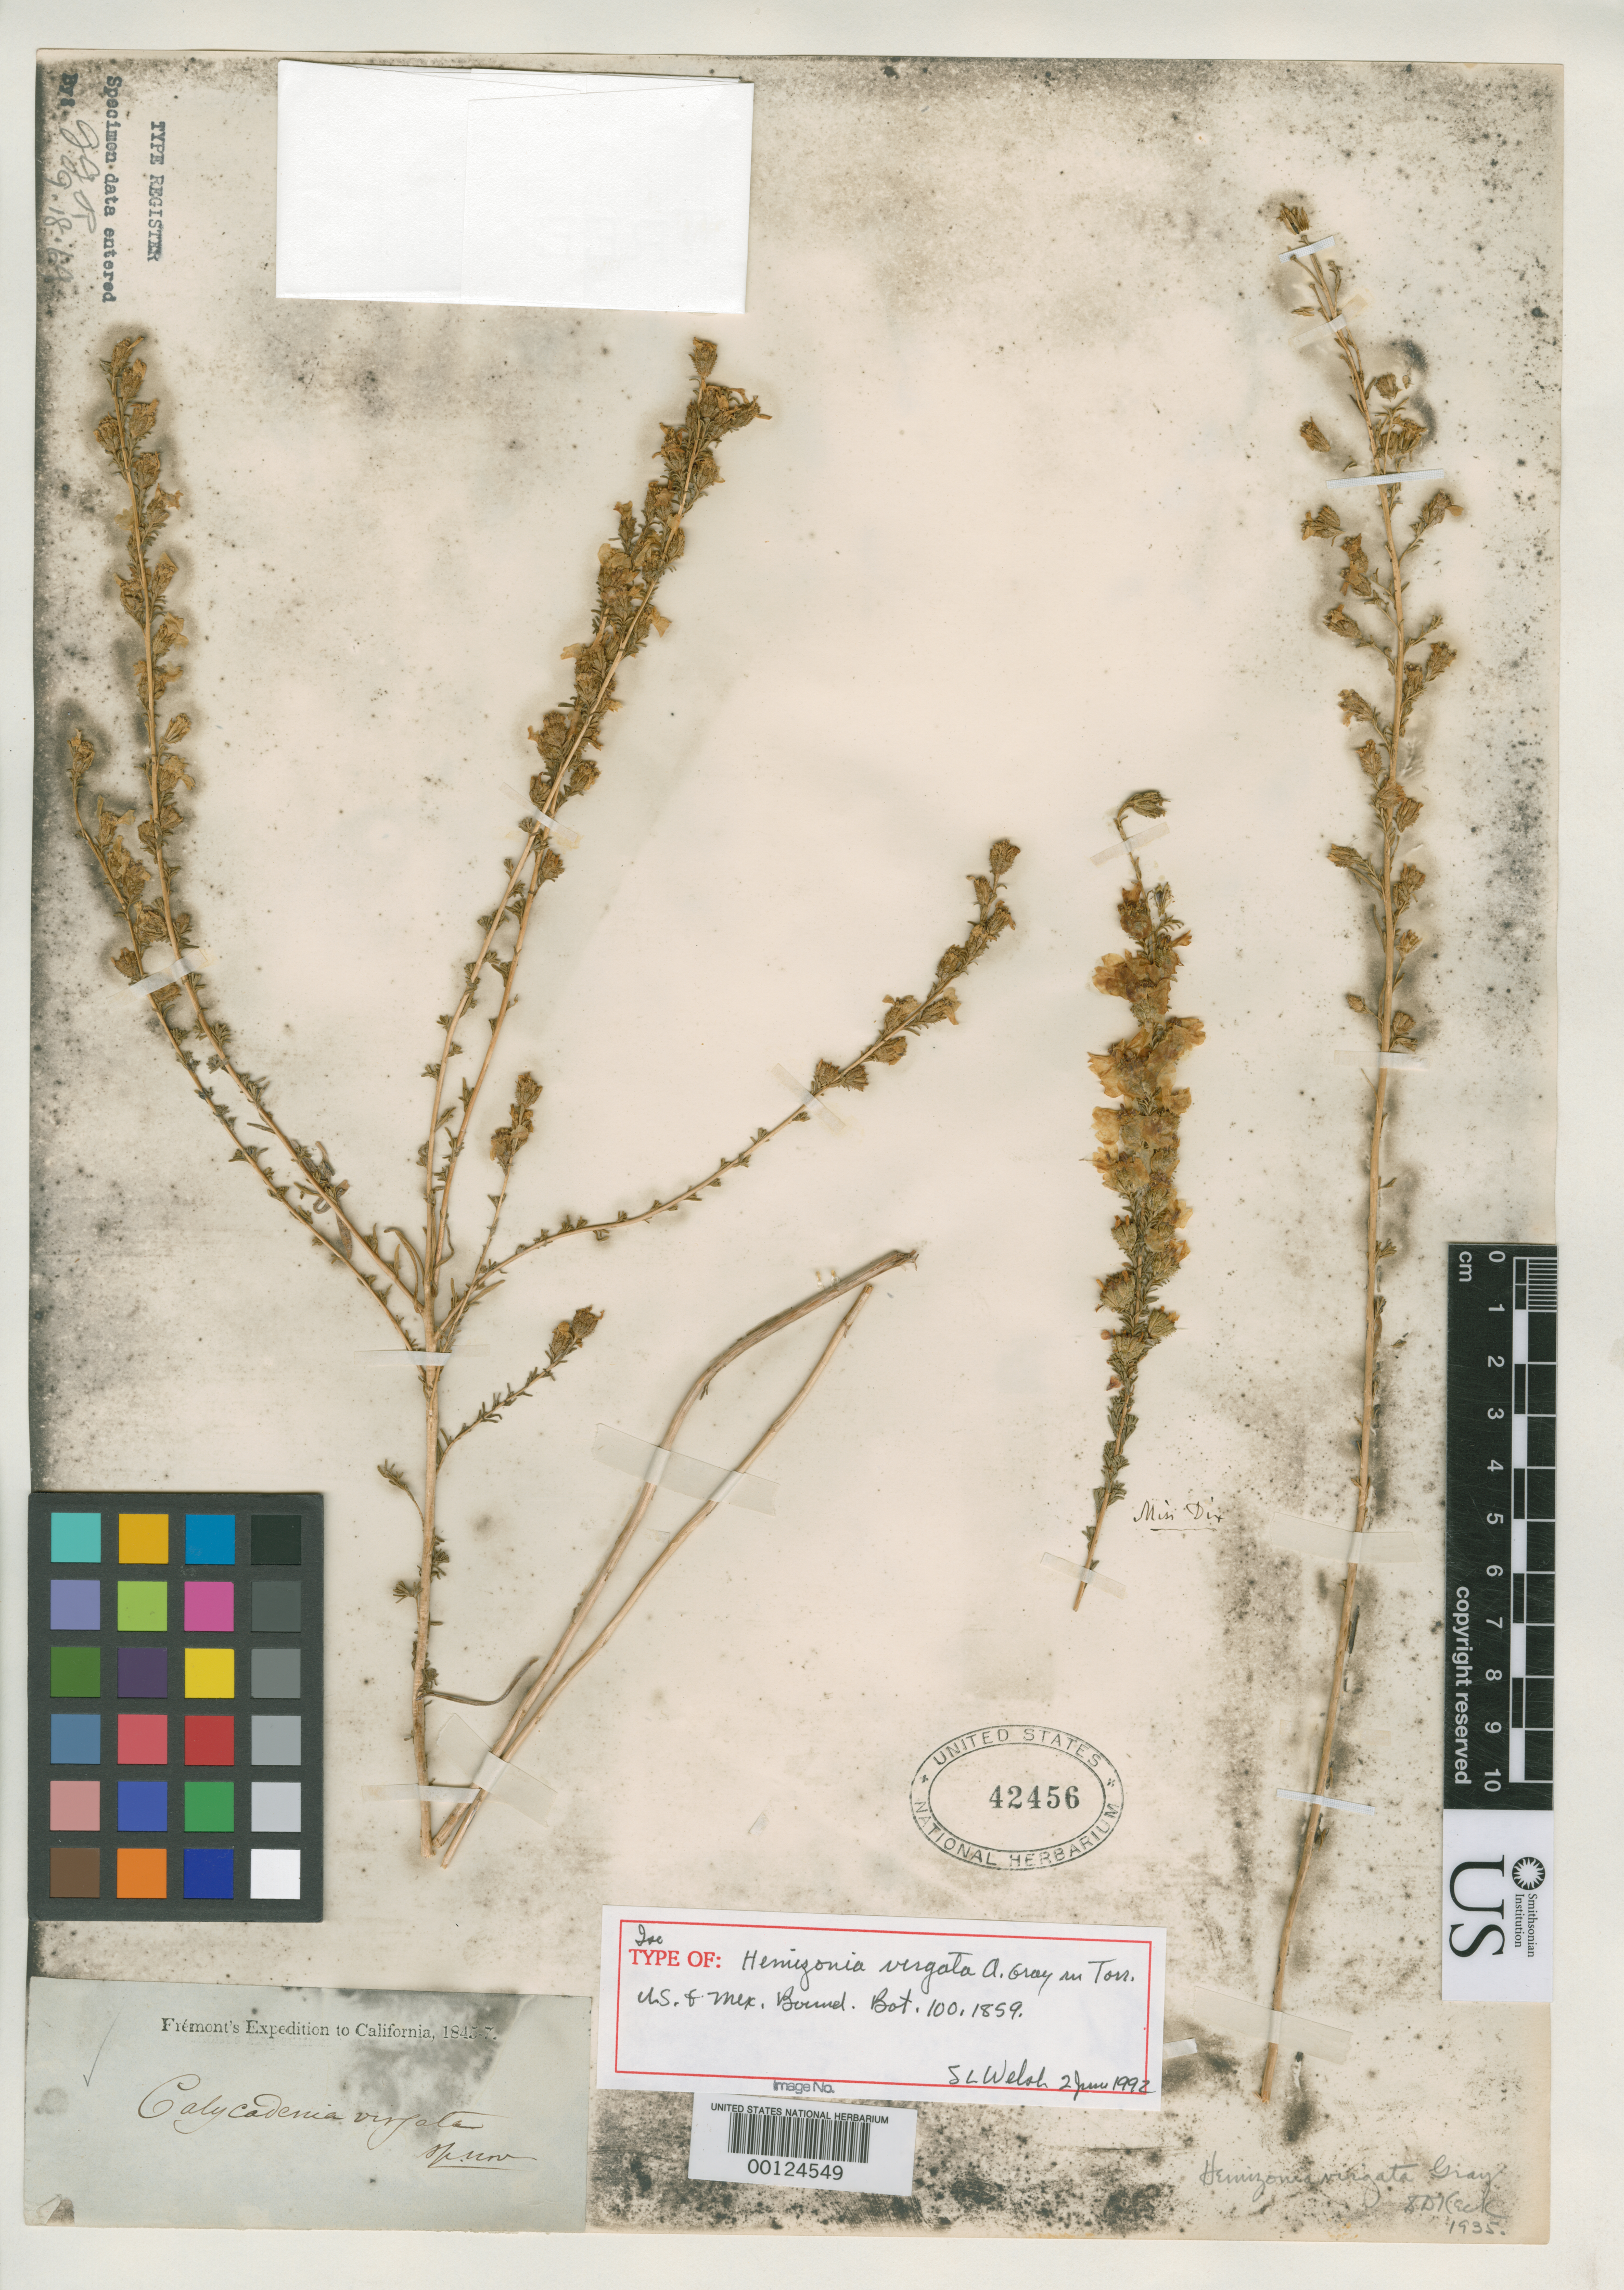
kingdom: Plantae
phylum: Tracheophyta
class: Magnoliopsida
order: Asterales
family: Asteraceae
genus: Hemizonia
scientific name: Hemizonia virgata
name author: A. Gray in Emory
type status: Isotype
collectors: J. C. Frémont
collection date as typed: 1854 to -- --- 1847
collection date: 1847/1854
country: United States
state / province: California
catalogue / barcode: US 42456